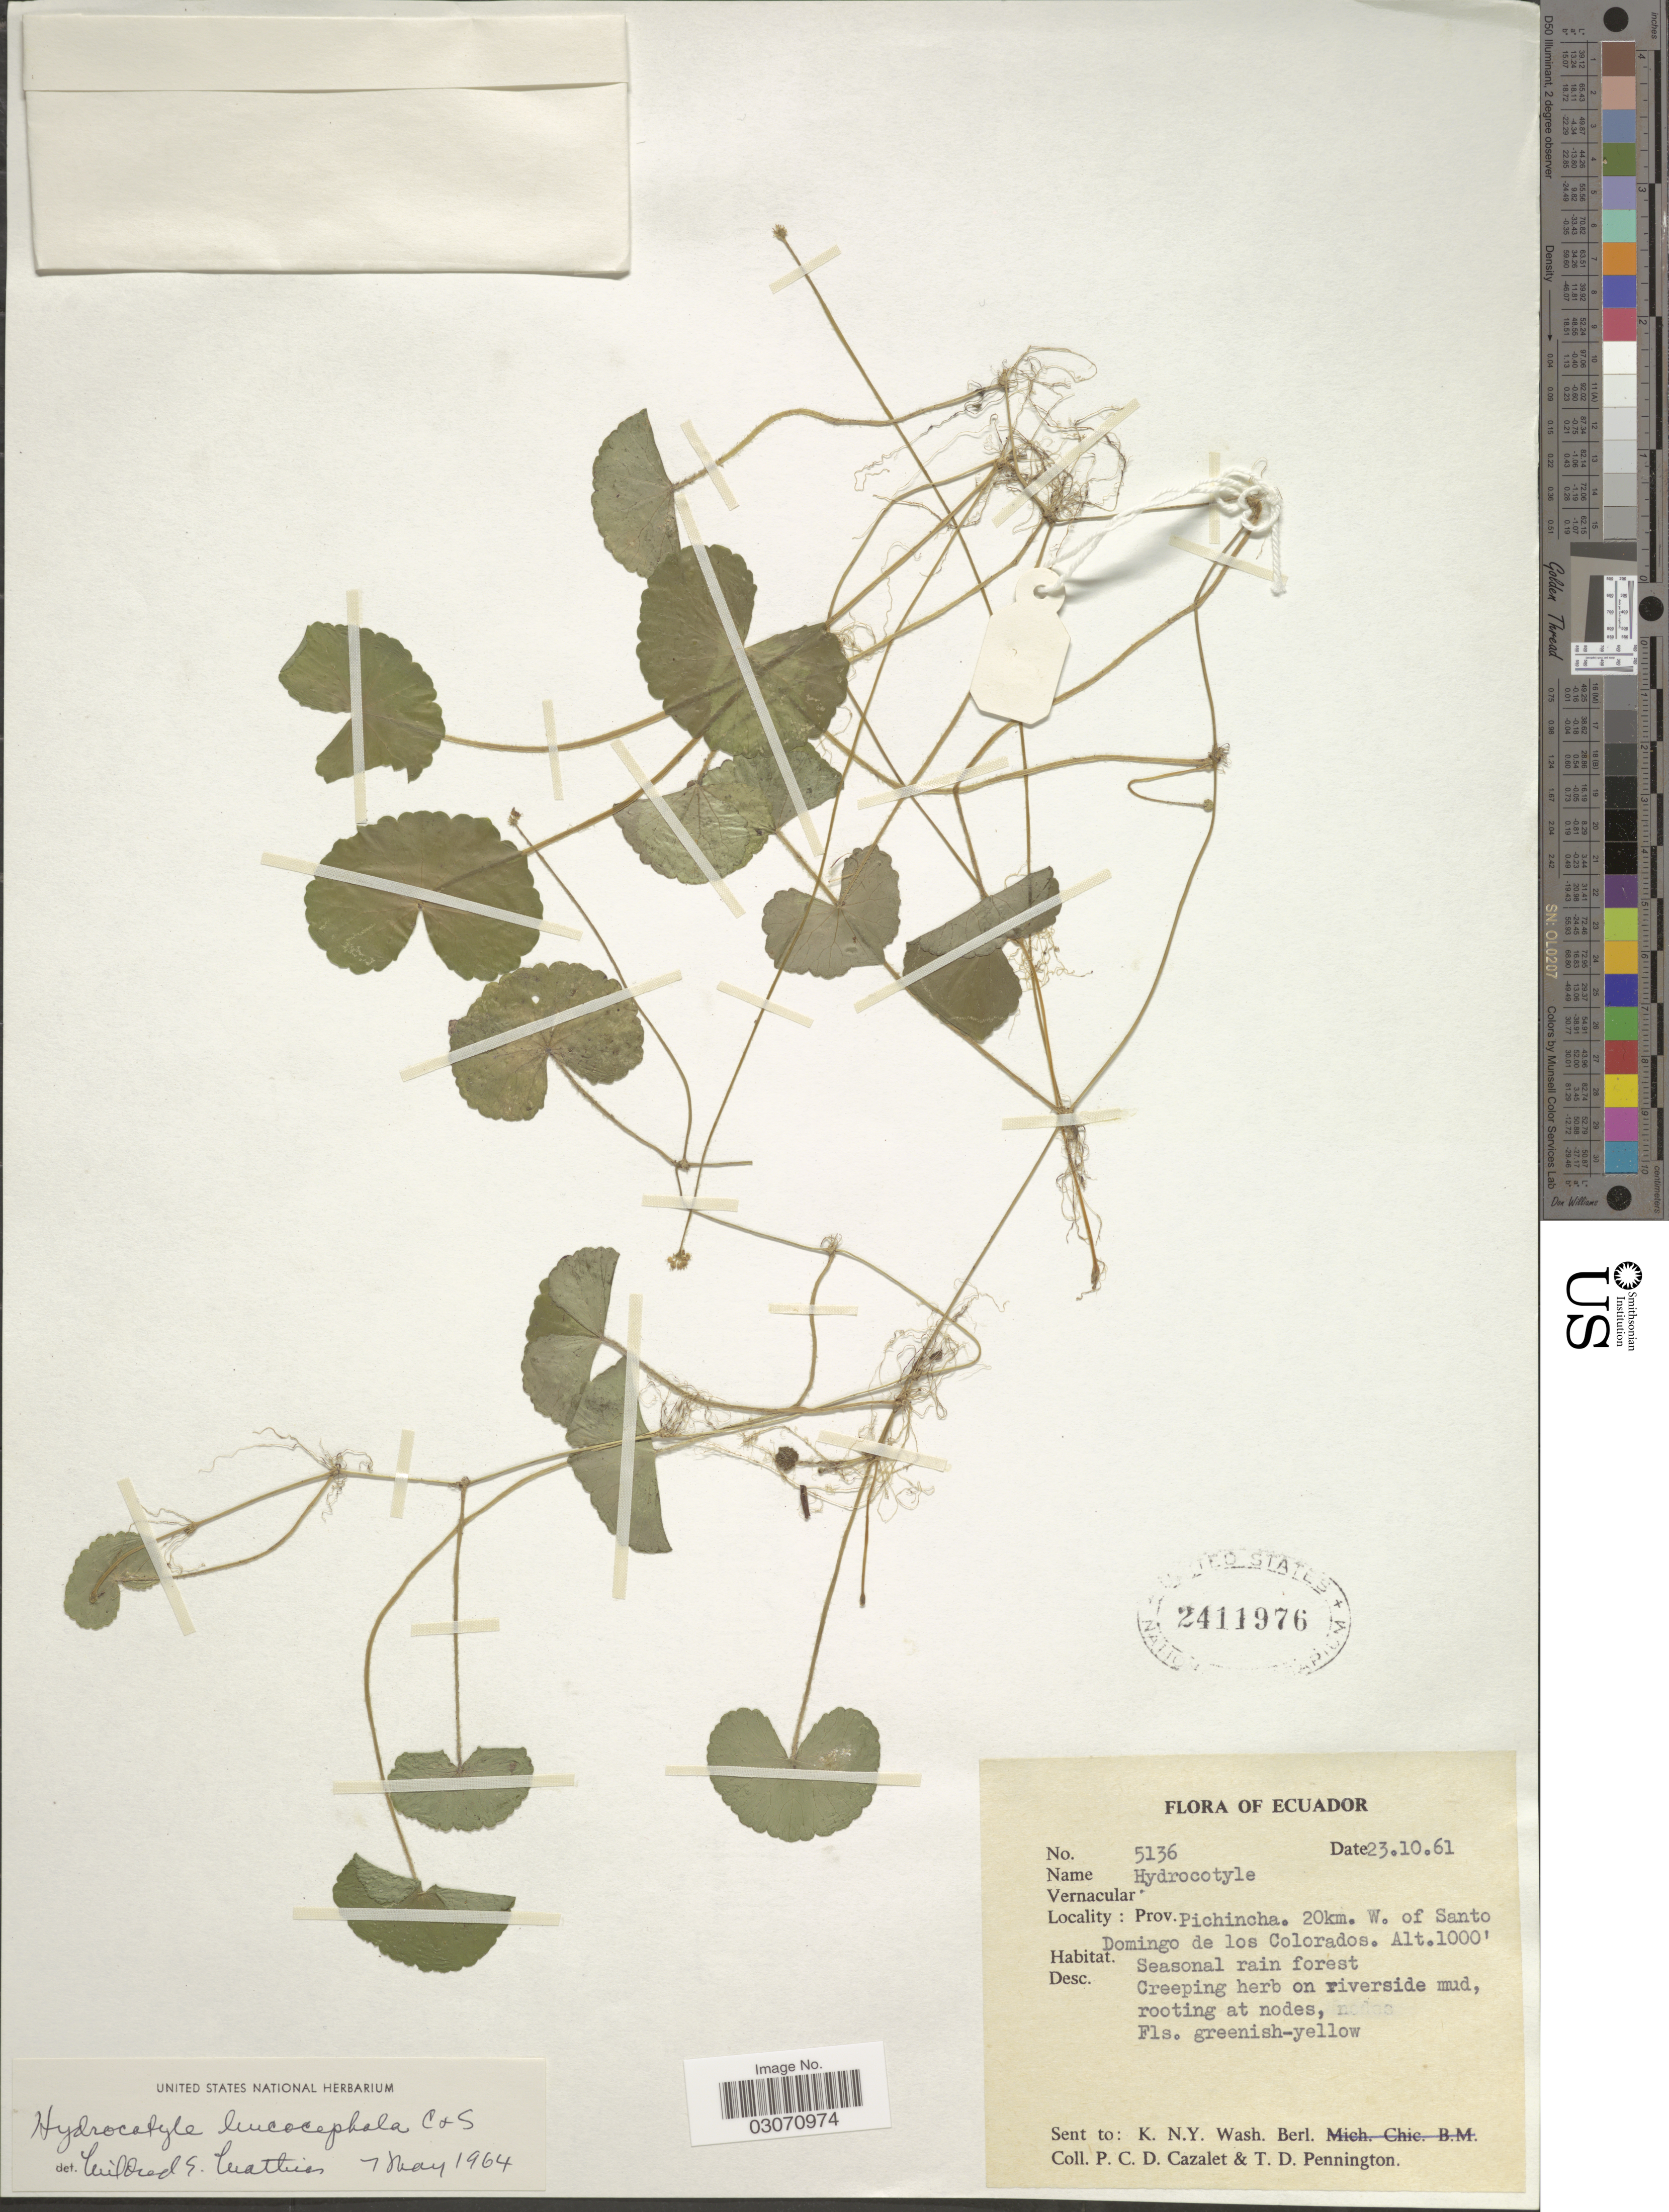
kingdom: Plantae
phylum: Tracheophyta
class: Magnoliopsida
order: Apiales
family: Araliaceae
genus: Hydrocotyle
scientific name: Hydrocotyle leucocephala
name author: Cham. & Schltdl.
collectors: P. C. D. Cazalet & T. D. Pennington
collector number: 5136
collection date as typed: Transcribed d/m/y: 23/10/61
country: Ecuador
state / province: Pichincha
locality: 20km. W. of Santo Domingo de los Colorados.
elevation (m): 305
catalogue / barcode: US 2411976